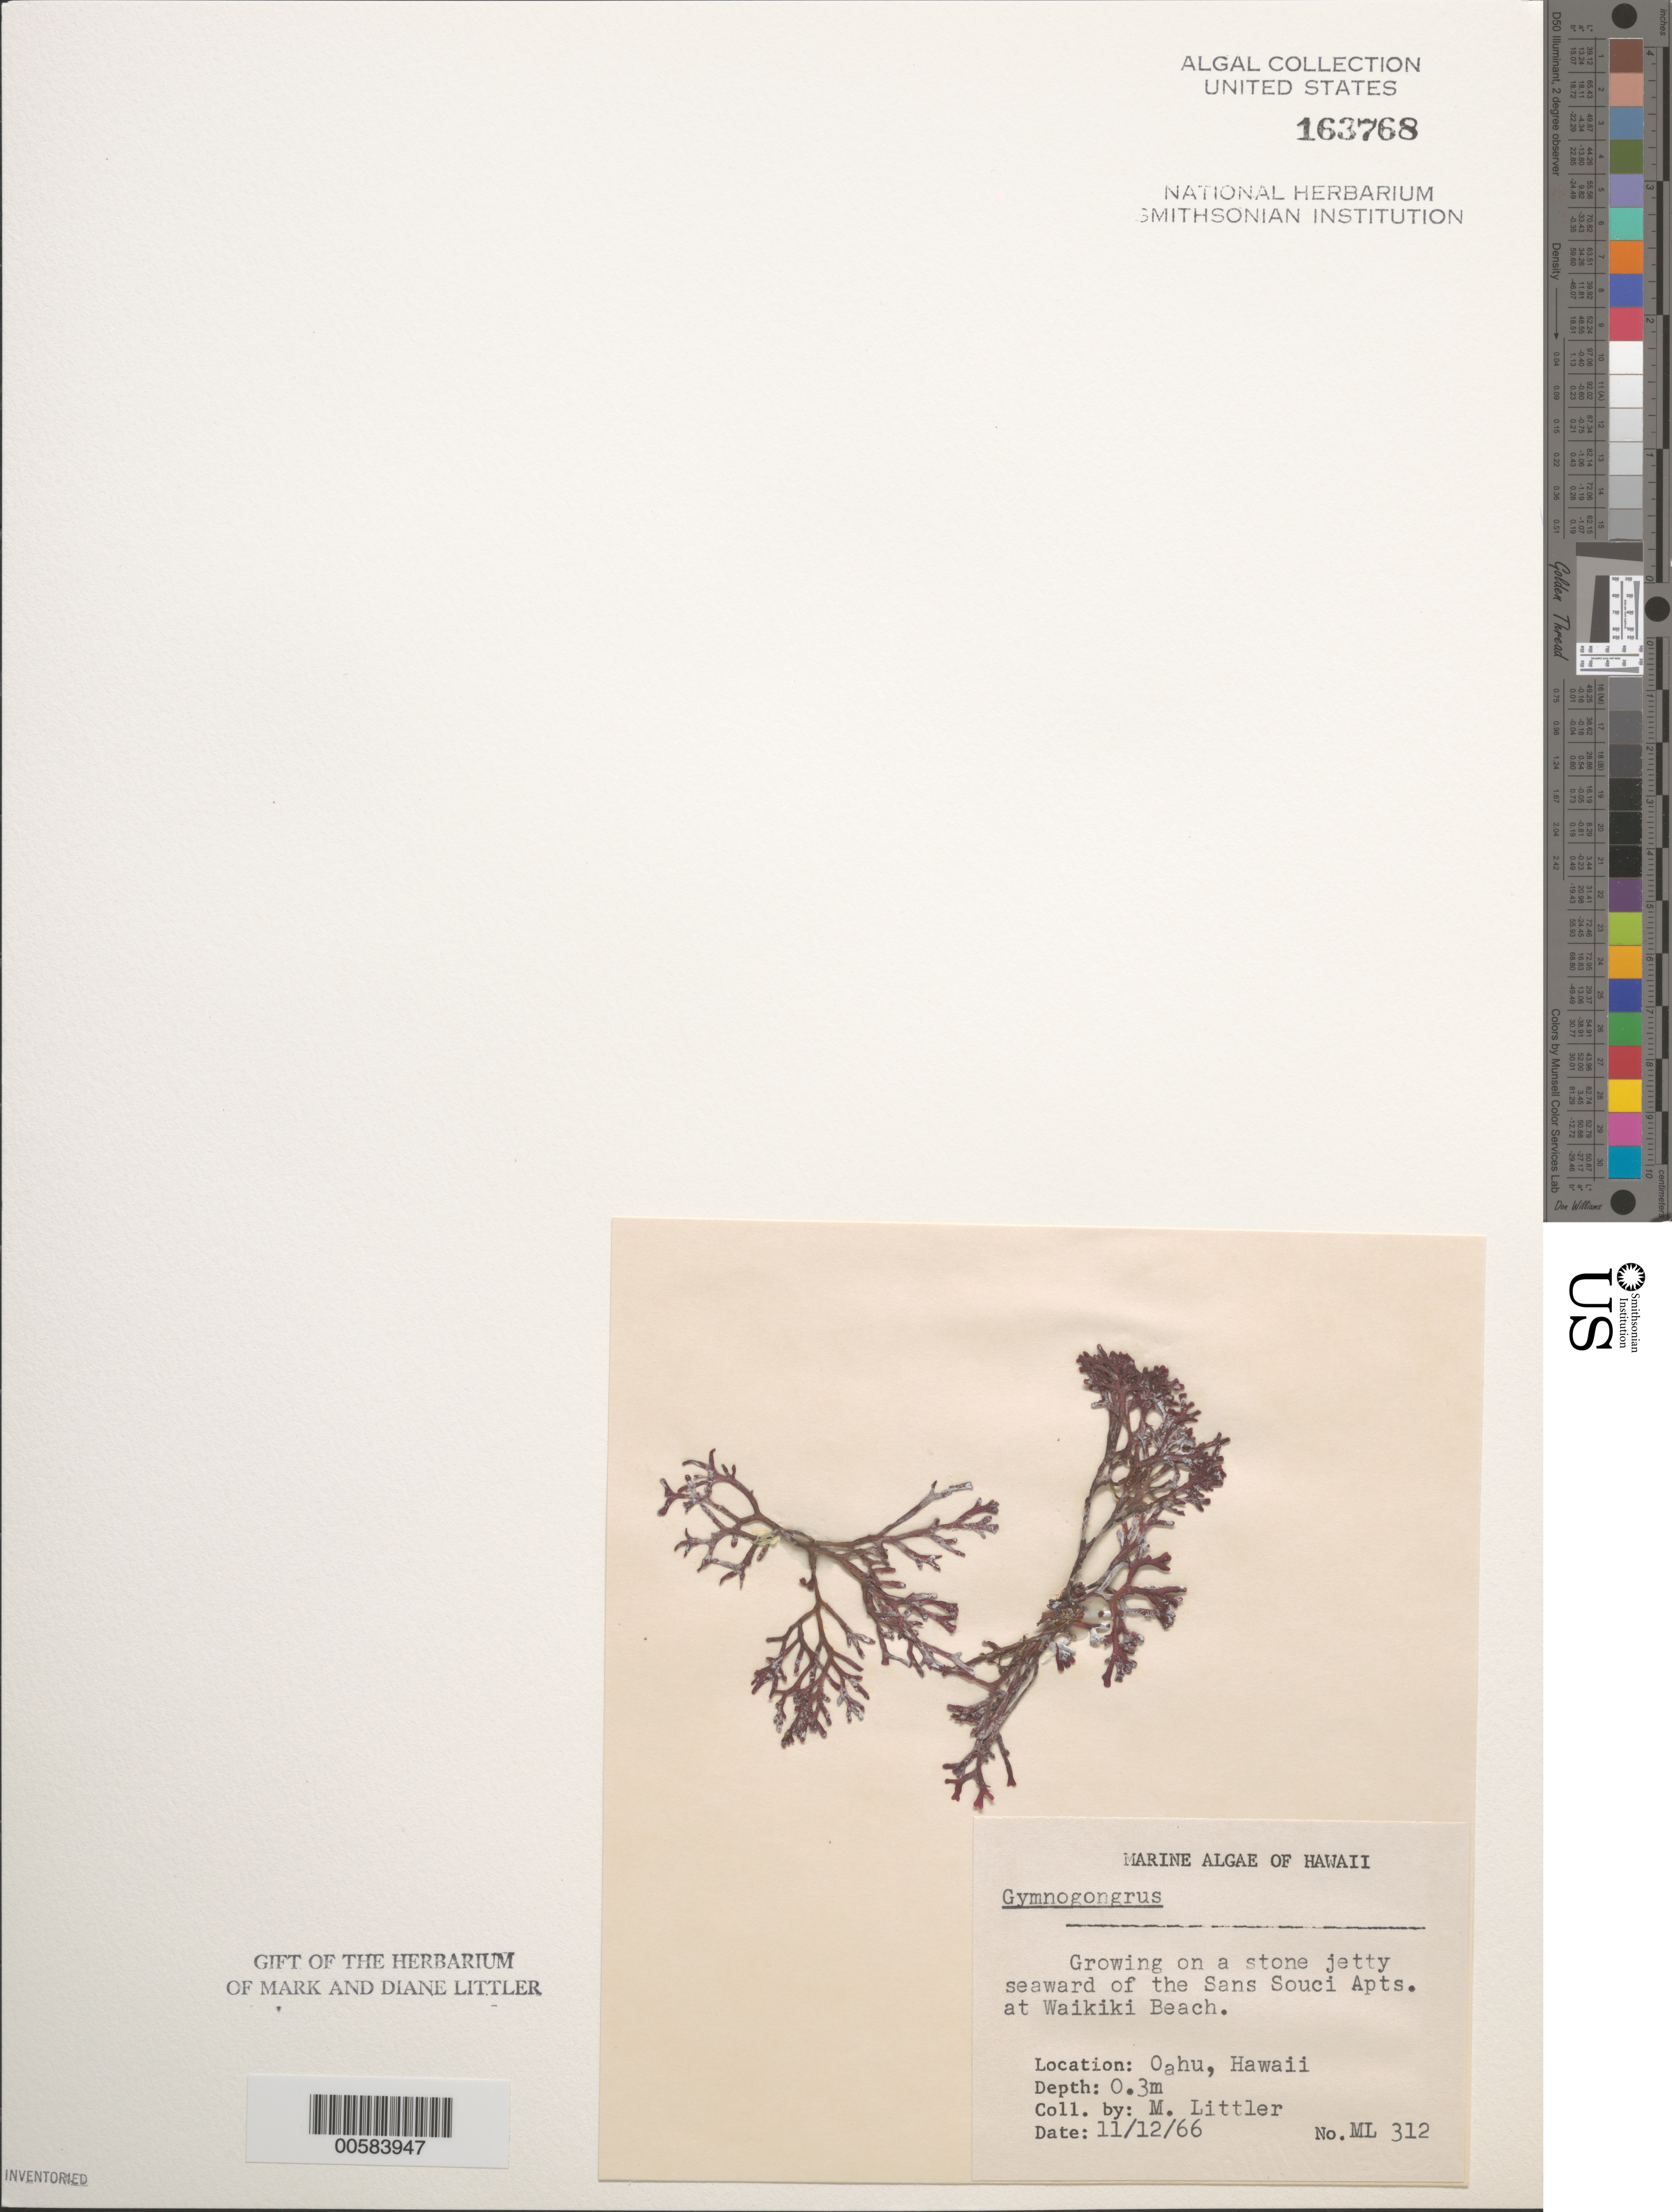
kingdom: Plantae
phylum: Rhodophyta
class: Florideophyceae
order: Gigartinales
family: Phyllophoraceae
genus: Gymnogongrus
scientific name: Gymnogongrus sp.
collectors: M. M. Littler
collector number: ML 312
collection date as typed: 12 Nov 1966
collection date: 1966-11-12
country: United States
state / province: Hawaii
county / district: Honolulu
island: Oahu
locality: Waikiki Beach near Sans Souci Apartments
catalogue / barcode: US 163768